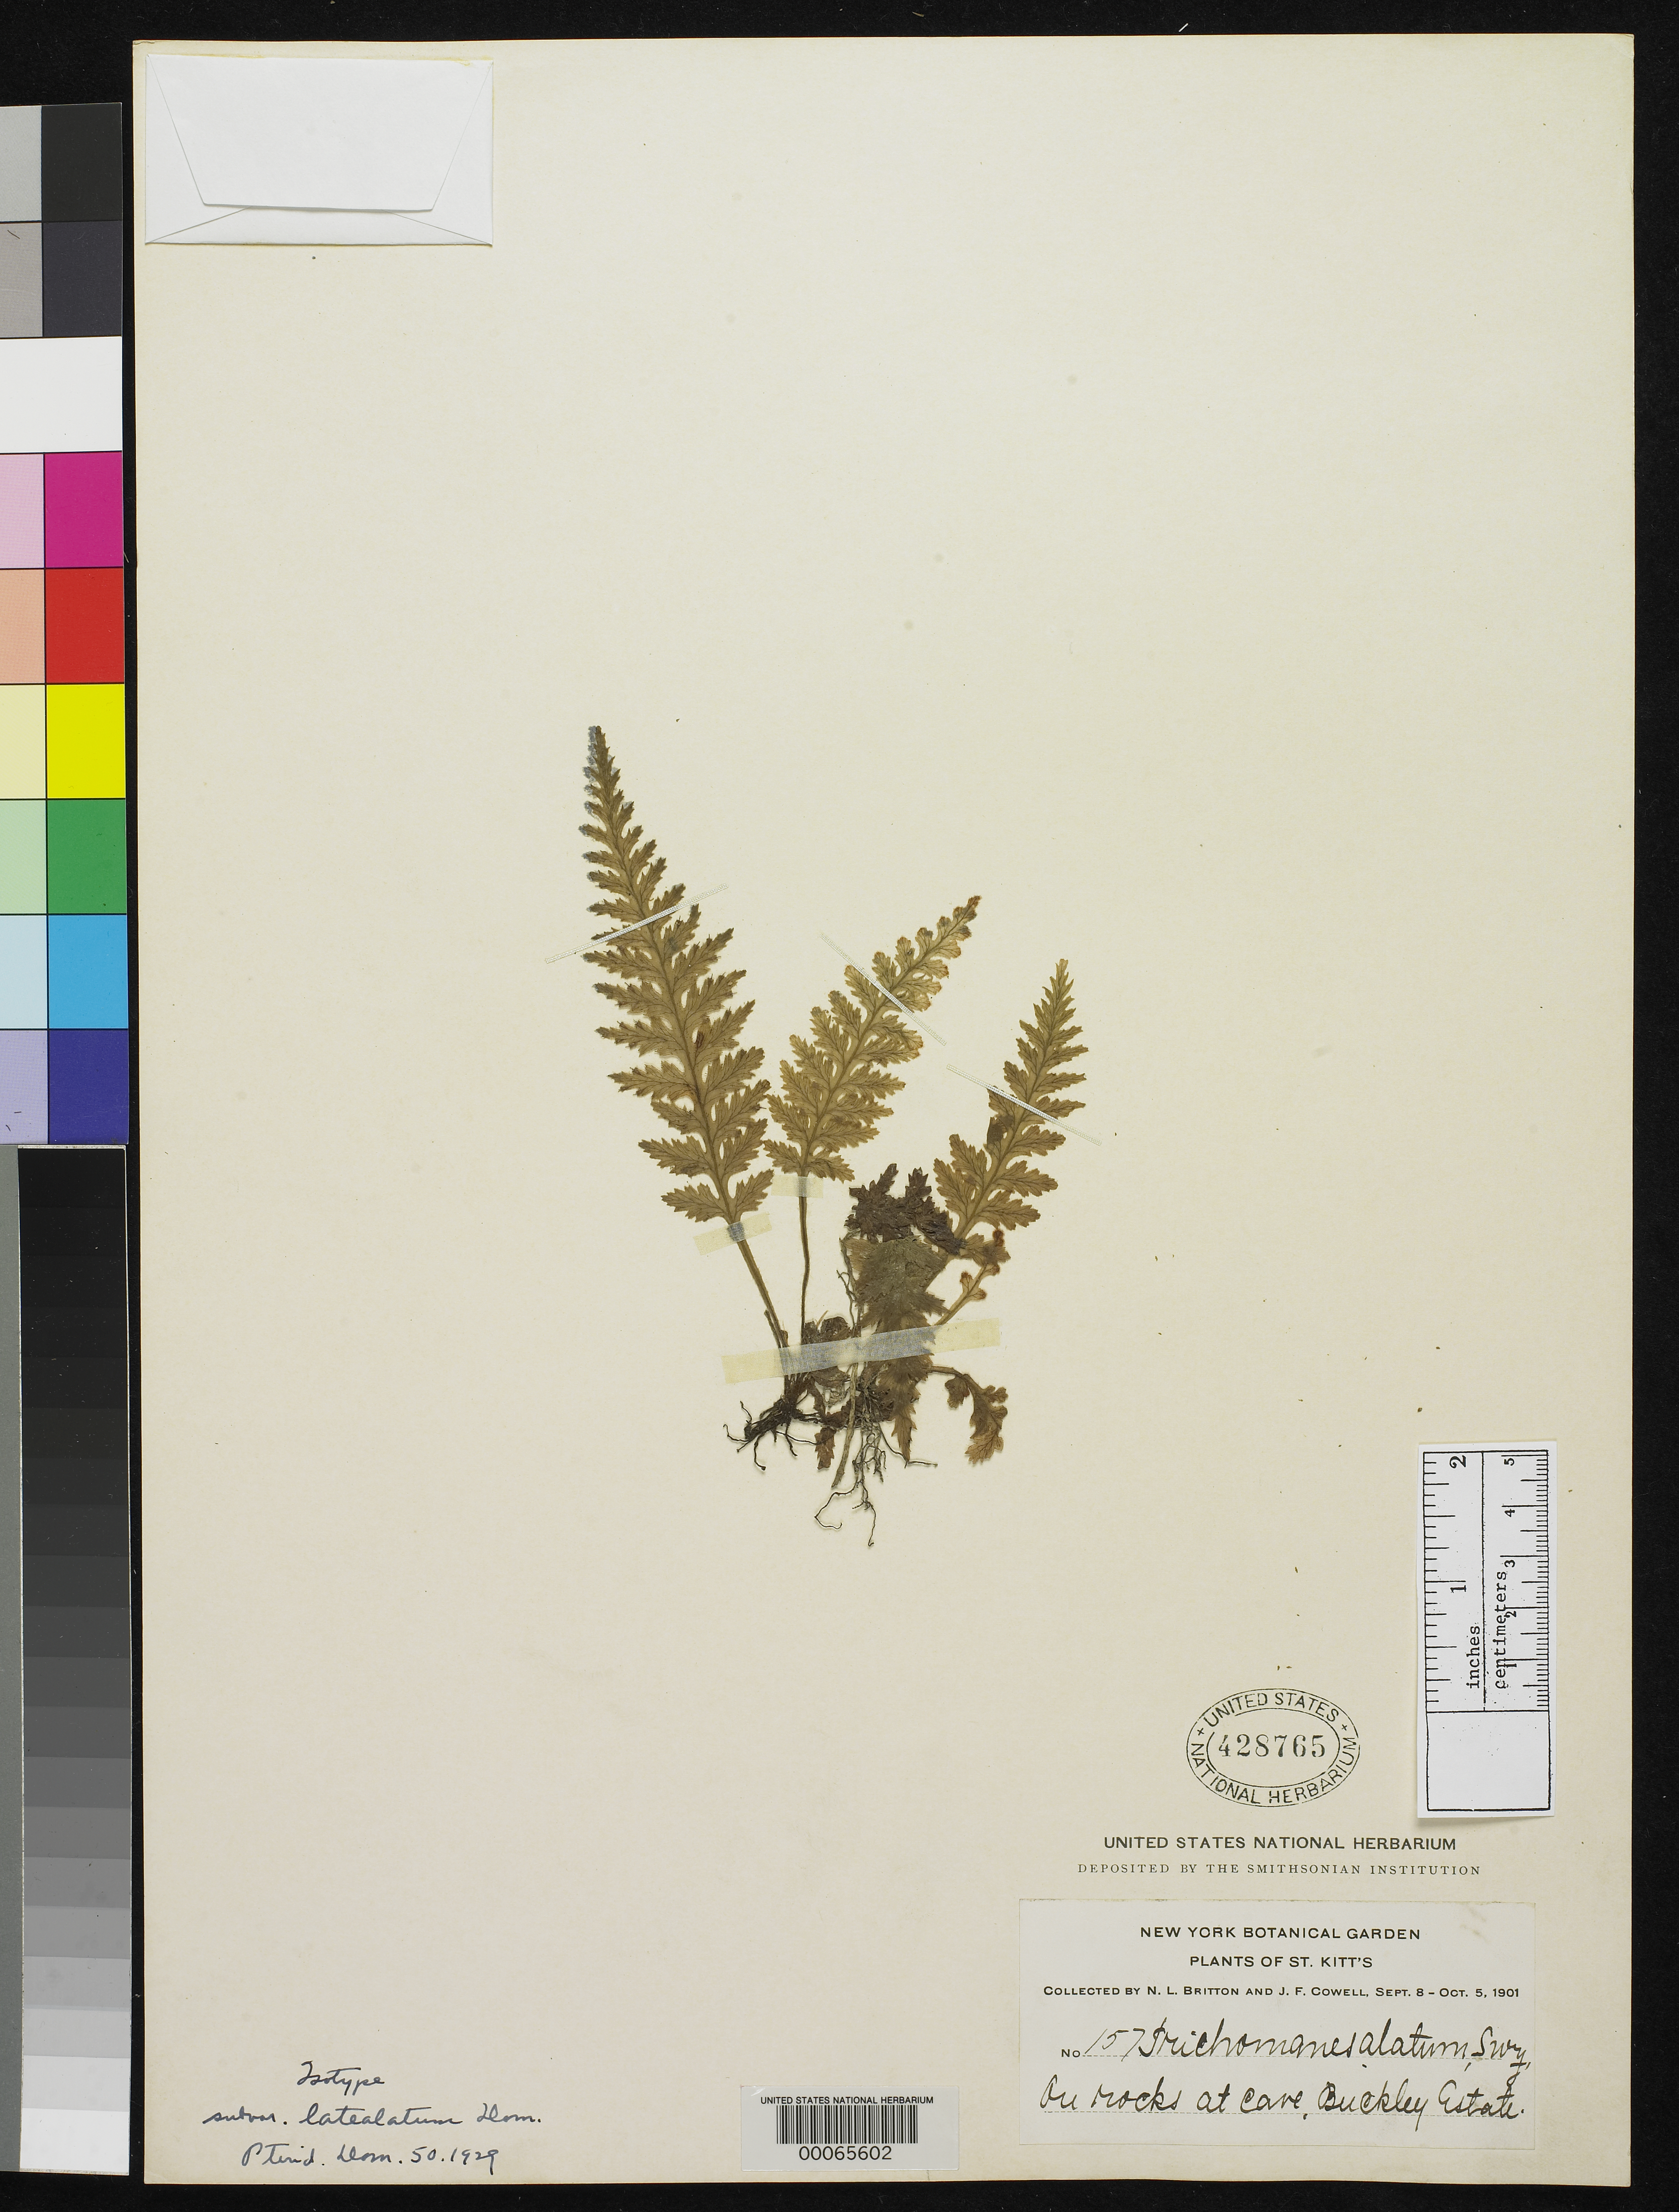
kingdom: Plantae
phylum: Tracheophyta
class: Polypodiopsida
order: Hymenophyllales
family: Hymenophyllaceae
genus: Trichomanes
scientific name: Trichomanes alatum subvar. latealatum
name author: Domin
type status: Type Collection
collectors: N. Britton & J. F. Cowell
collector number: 157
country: St. Christopher-Nevis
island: St. Christopher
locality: St. Kitts.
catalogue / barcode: US 428765